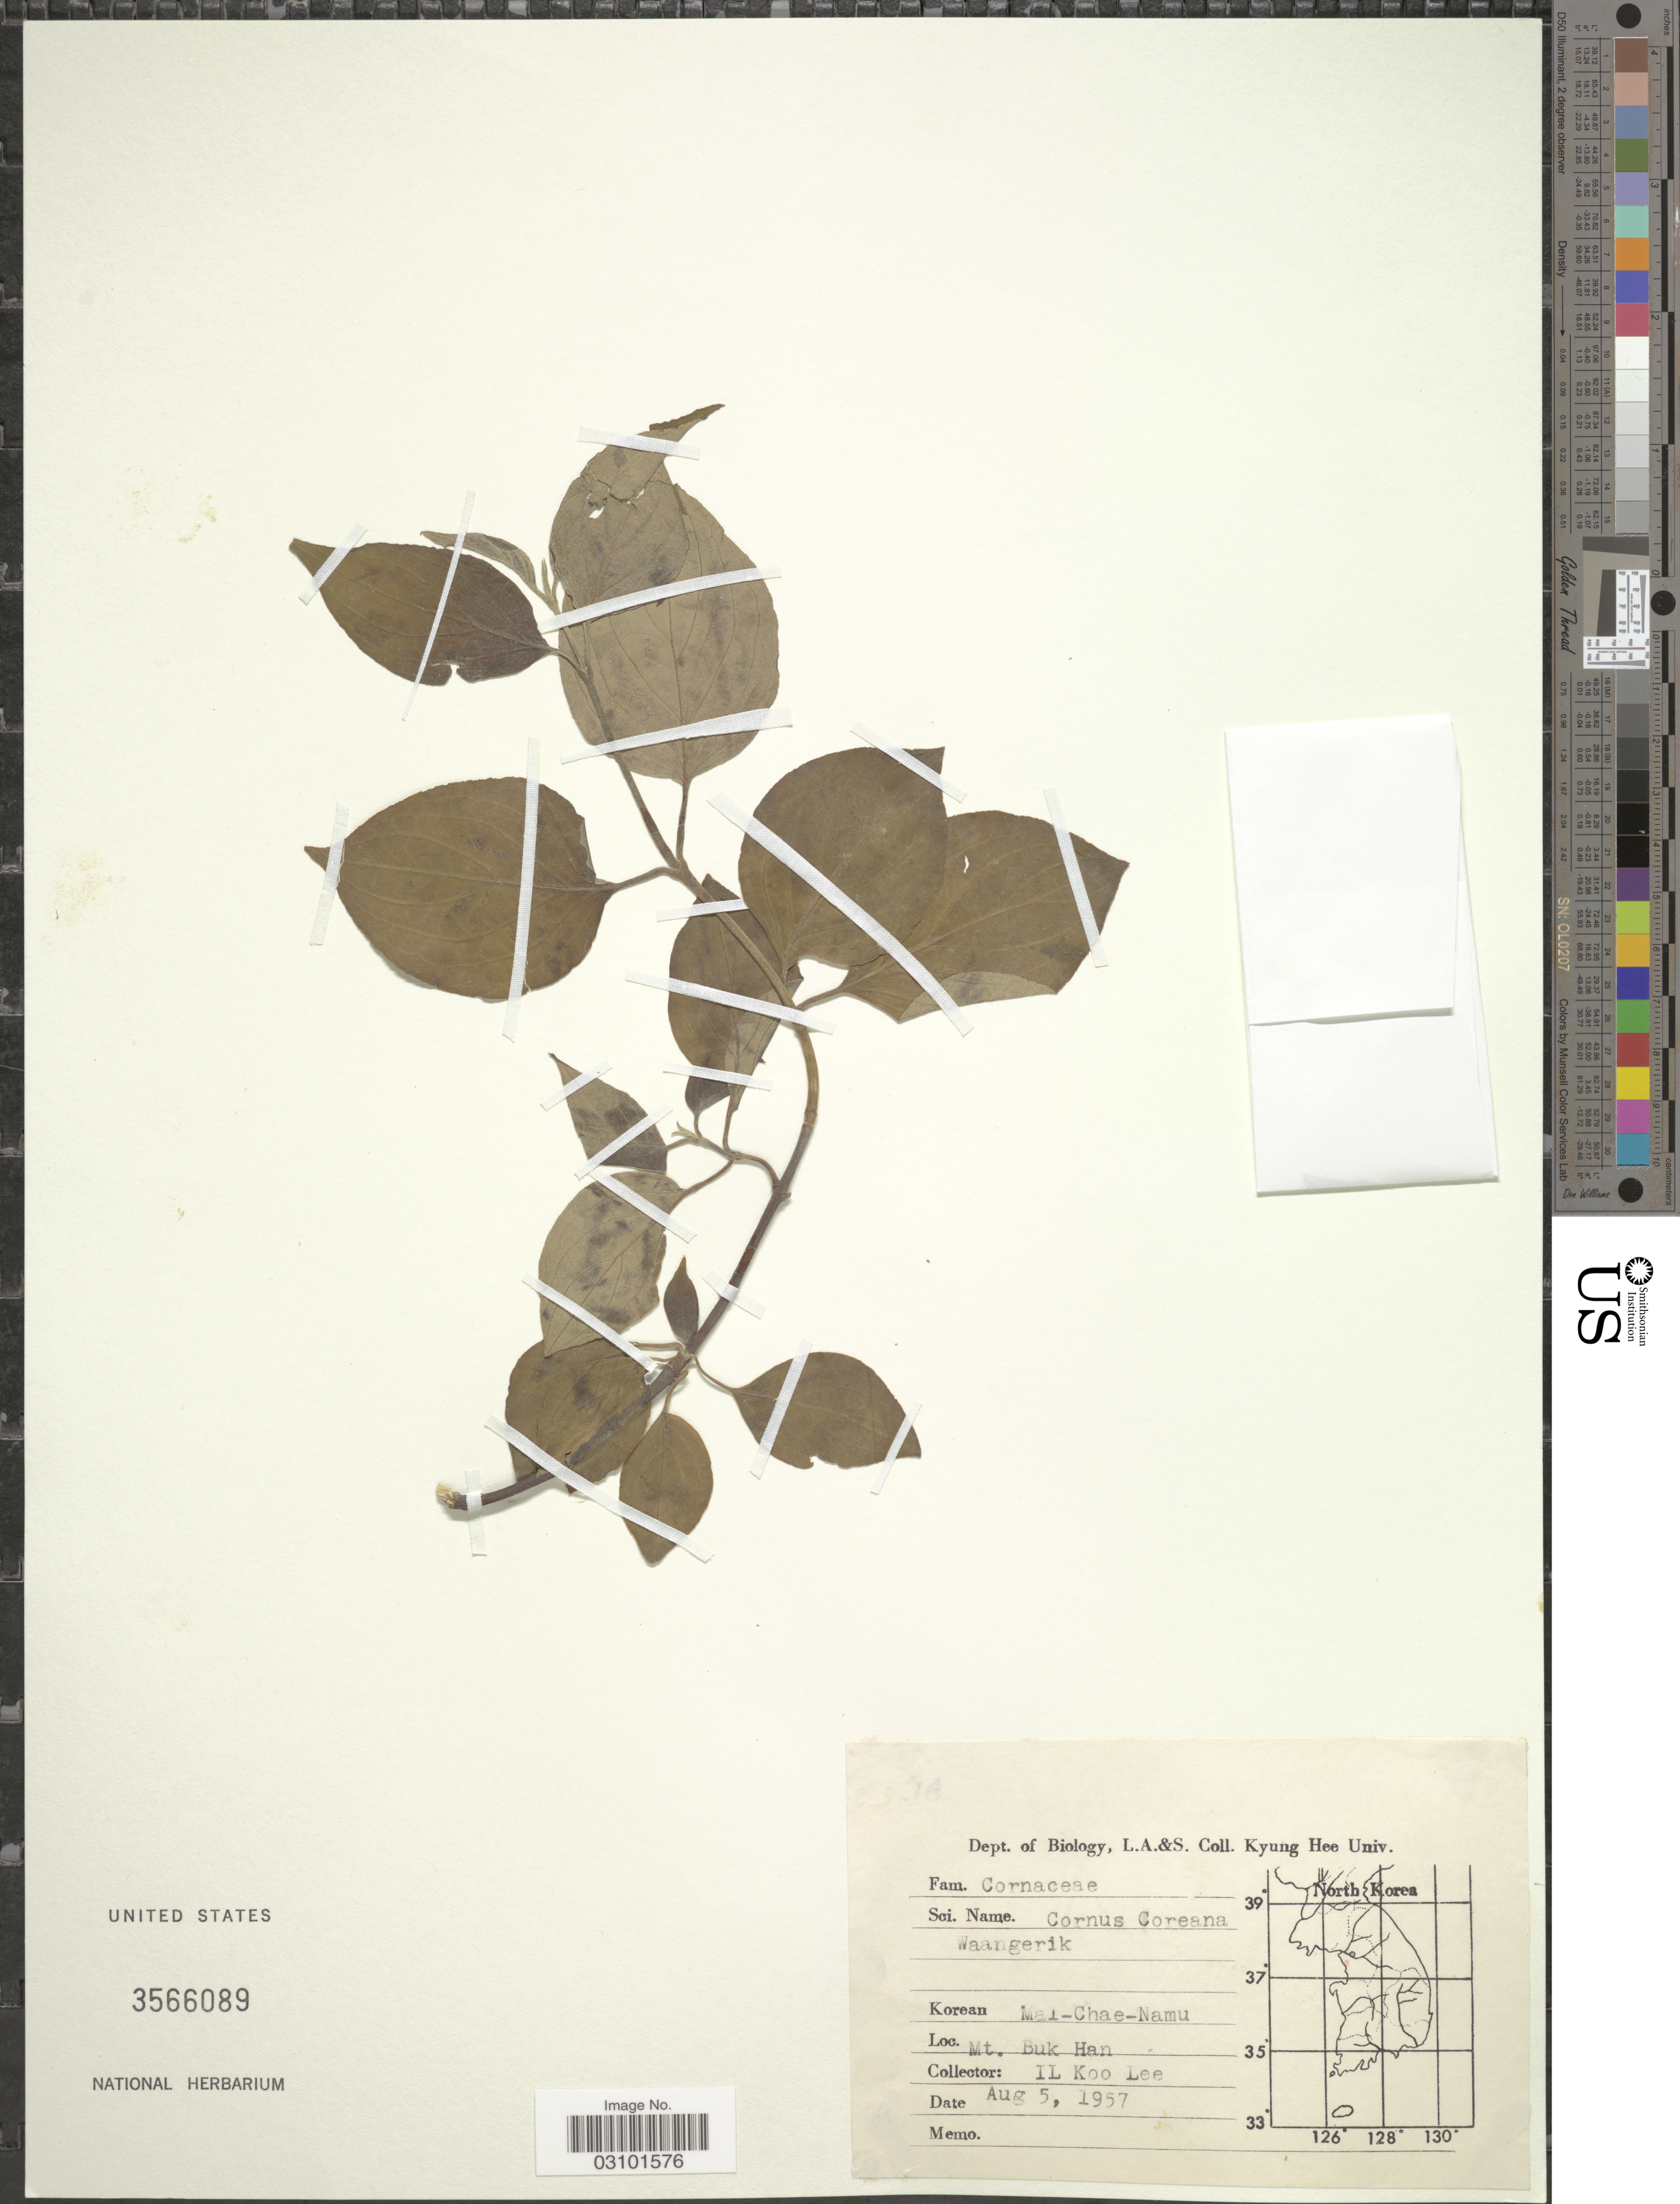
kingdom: Plantae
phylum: Tracheophyta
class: Magnoliopsida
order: Cornales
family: Cornaceae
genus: Cornus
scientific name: Cornus coreana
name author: Wangerin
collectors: Il-Ko Lee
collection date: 1957-08-05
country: South Korea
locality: Mt. Buk Han.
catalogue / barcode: US 3566089